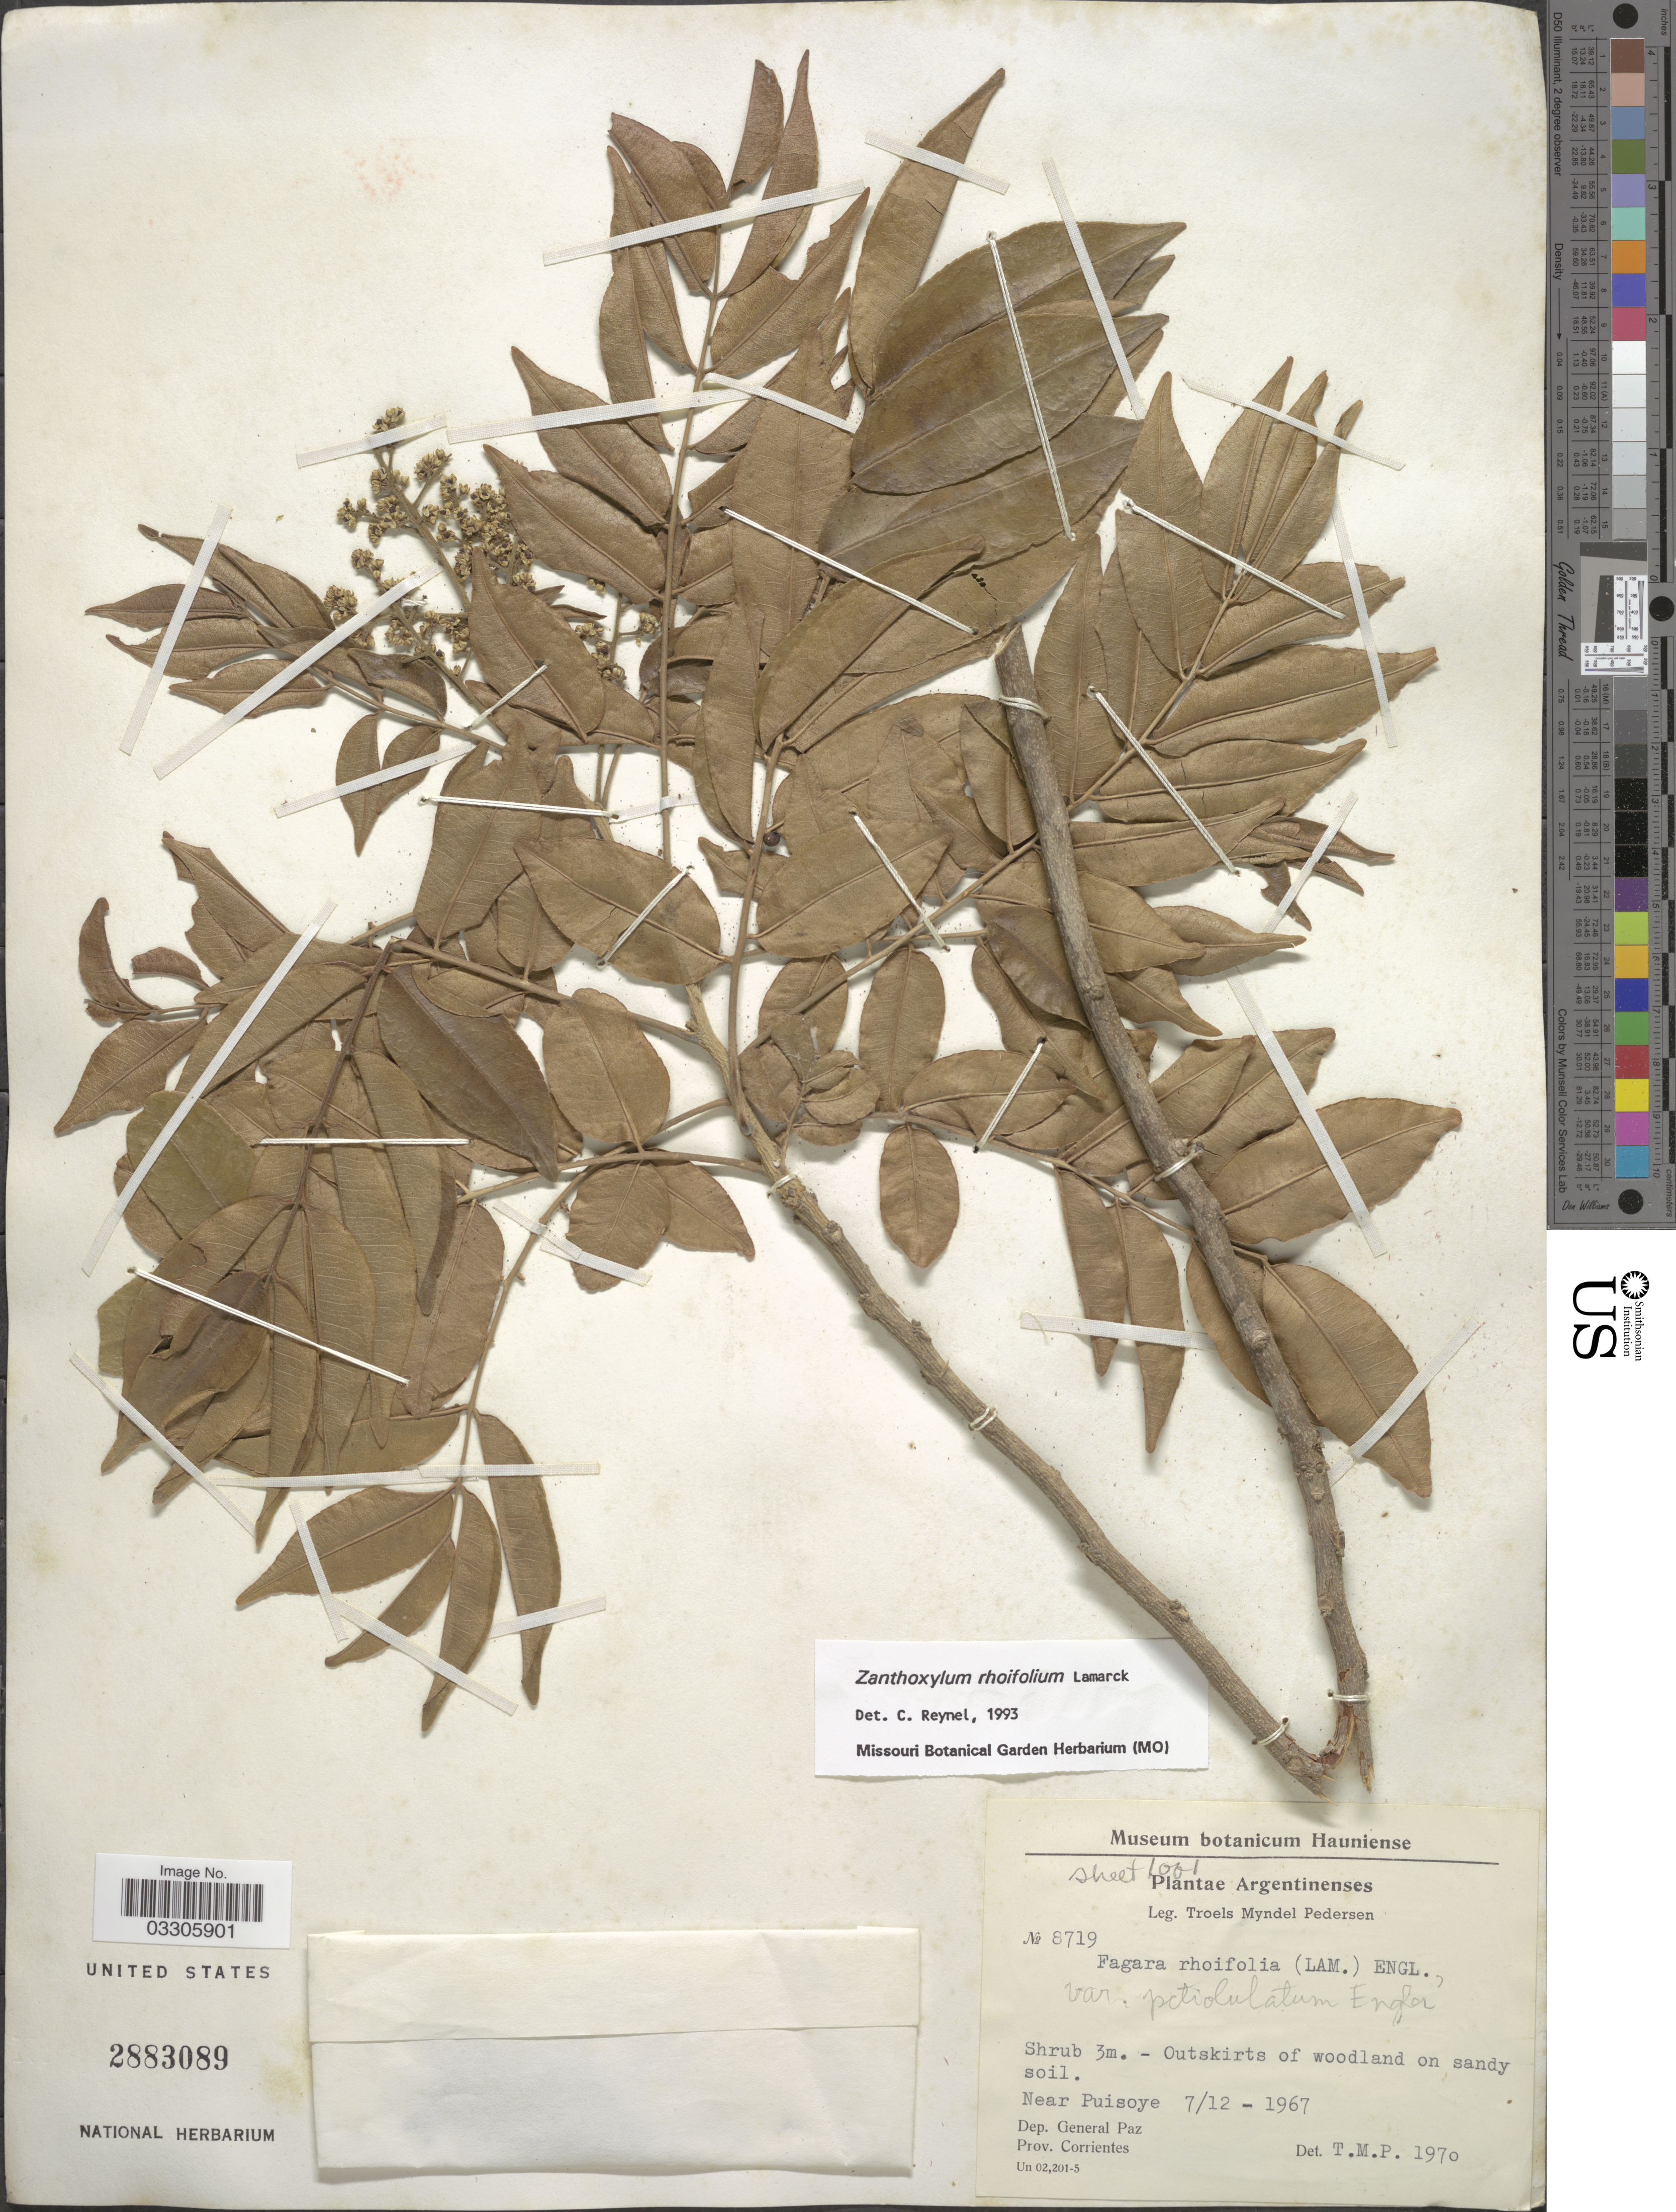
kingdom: Plantae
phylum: Tracheophyta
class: Magnoliopsida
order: Sapindales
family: Rutaceae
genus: Zanthoxylum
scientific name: Zanthoxylum rhoifolium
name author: Lam.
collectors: T. Pederson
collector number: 8719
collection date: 1967-12-07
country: Argentina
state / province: Corrientes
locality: Near Puisoye, Dep. General Paz.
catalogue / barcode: US 2883089